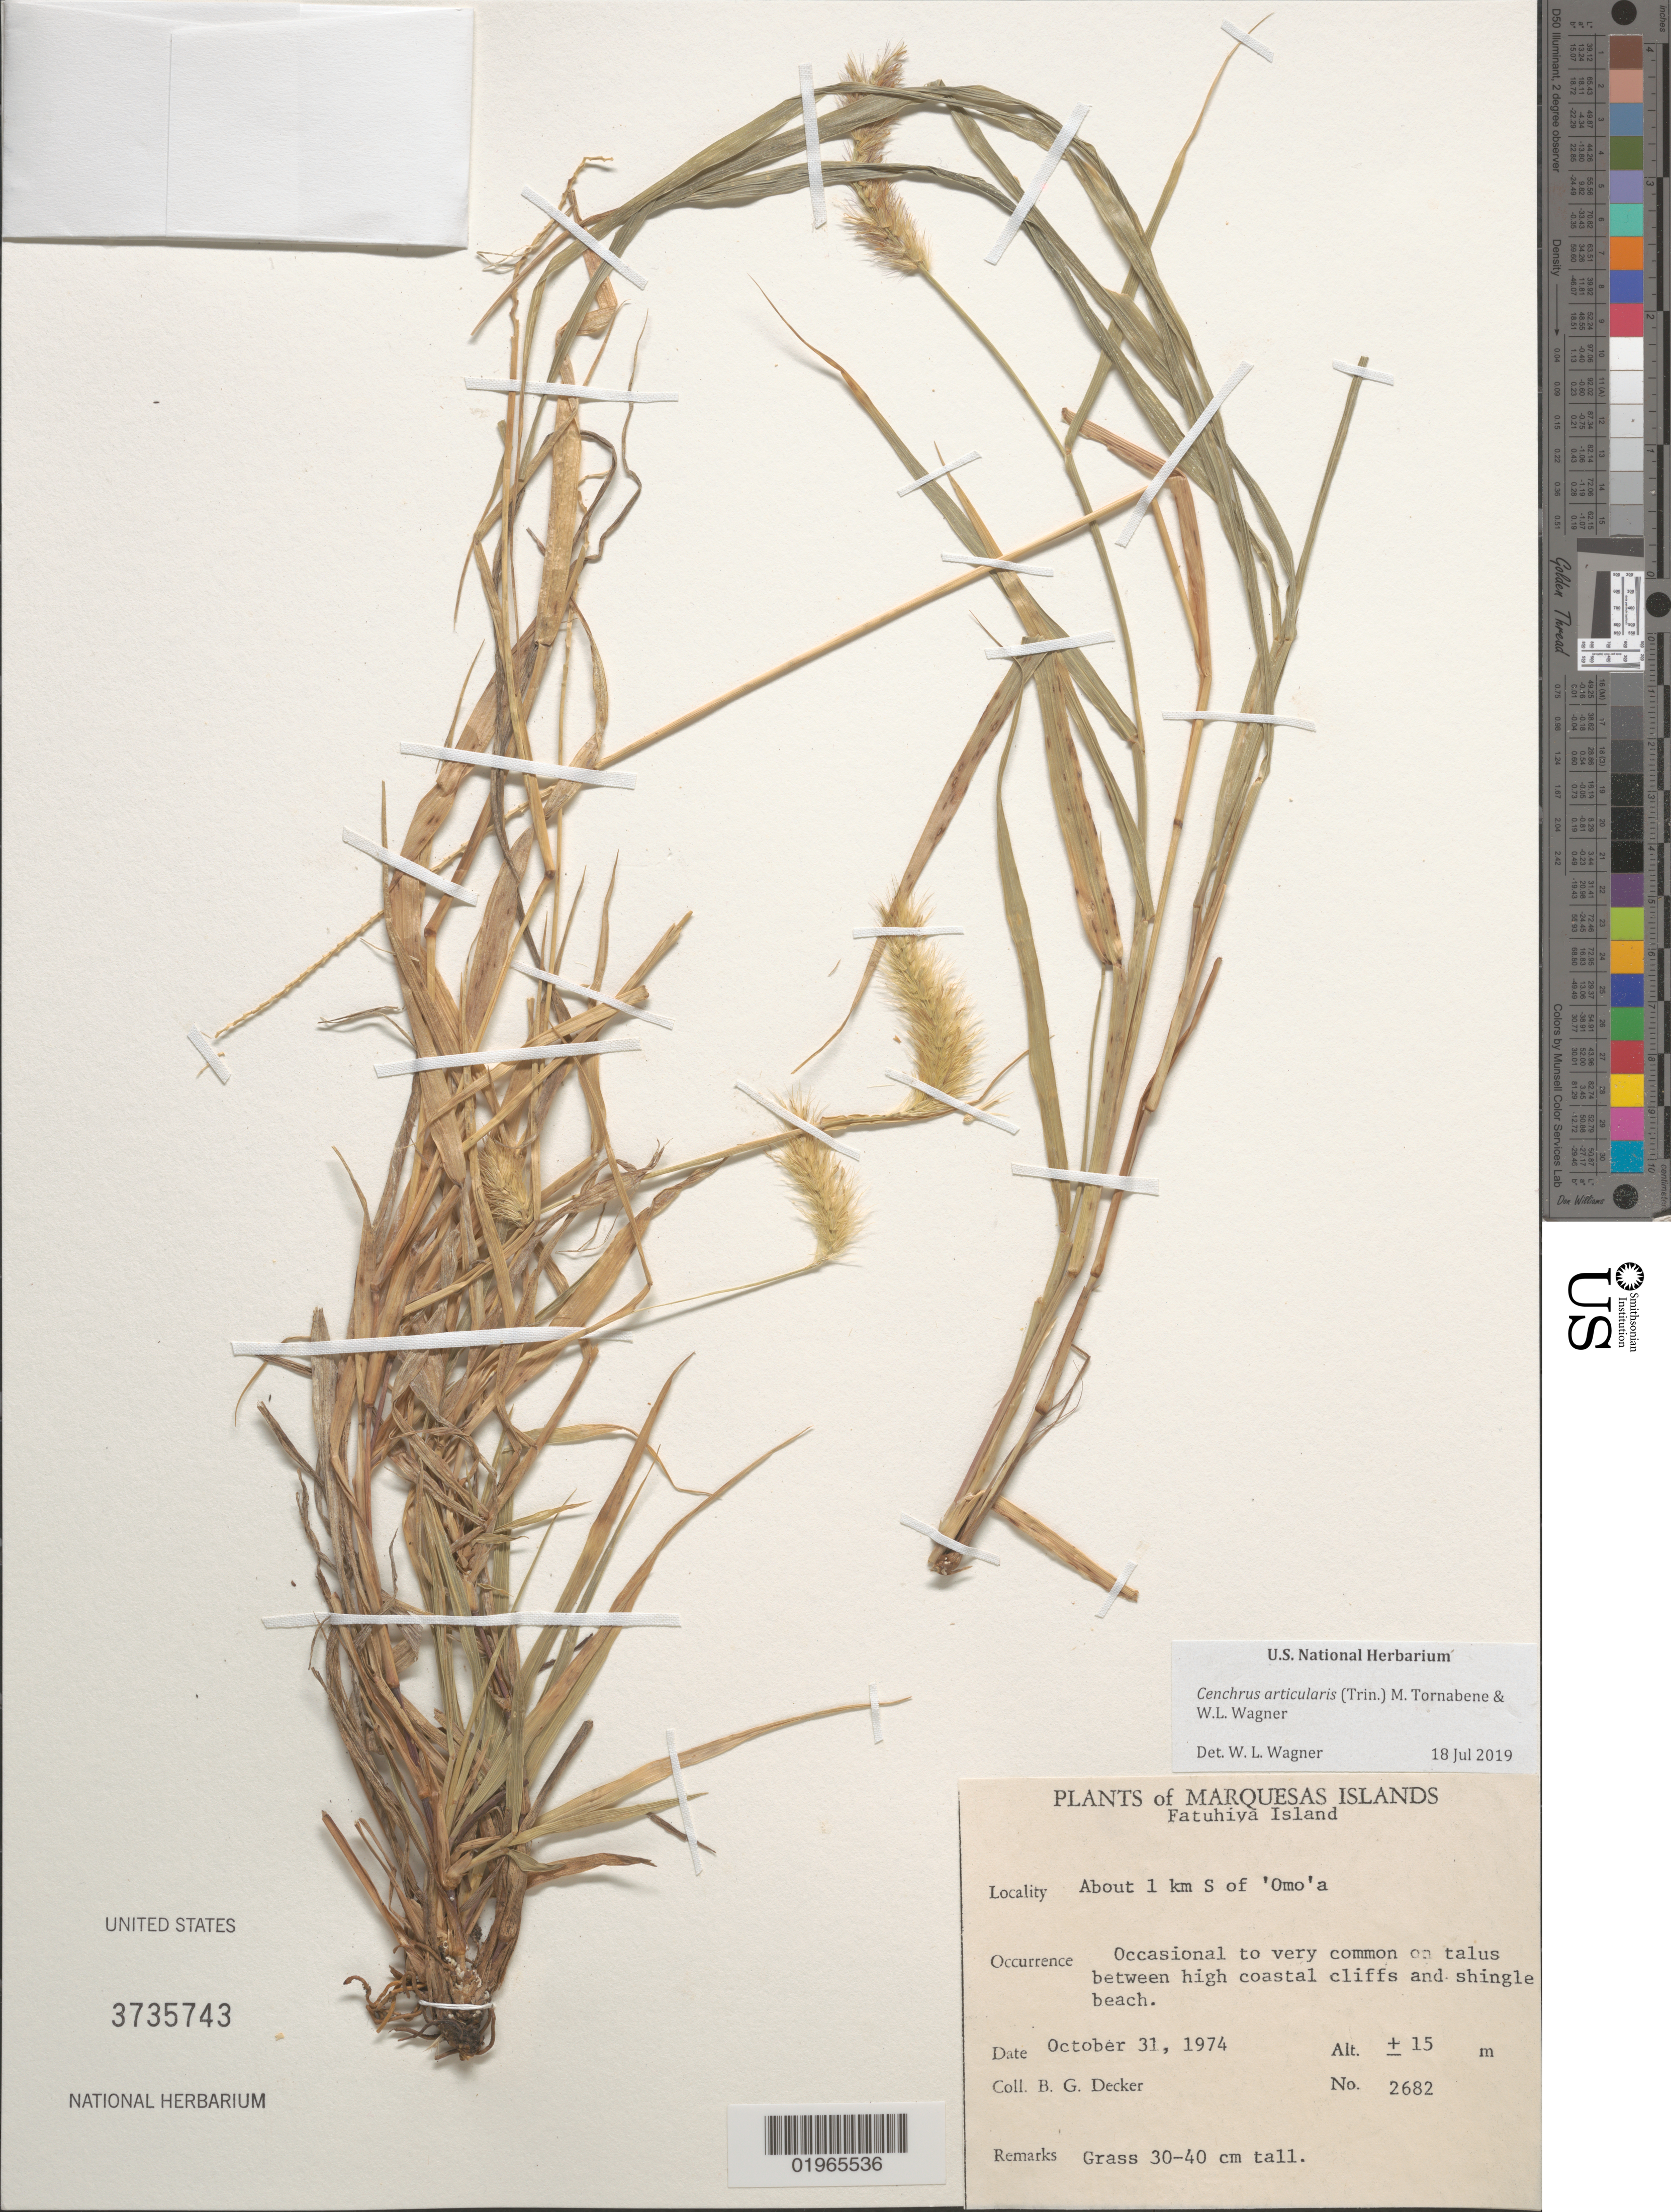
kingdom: Plantae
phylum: Tracheophyta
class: Liliopsida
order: Poales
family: Poaceae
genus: Cenchrus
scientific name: Cenchrus articularis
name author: (Trin.) M.W. Tornab. & W.L. Wagner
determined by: Wagner, W. L., (BOT), Smithsonian Institution - National Museum of Natural History (UNITED STATES)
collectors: B. G. Decker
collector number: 2682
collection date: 1974-10-31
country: French Polynesia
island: Fatu Hiva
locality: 1 km S of 'Omo'a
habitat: Occasional to very common on talus between high coastal cliffs and shingle beach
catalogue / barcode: US 3735743